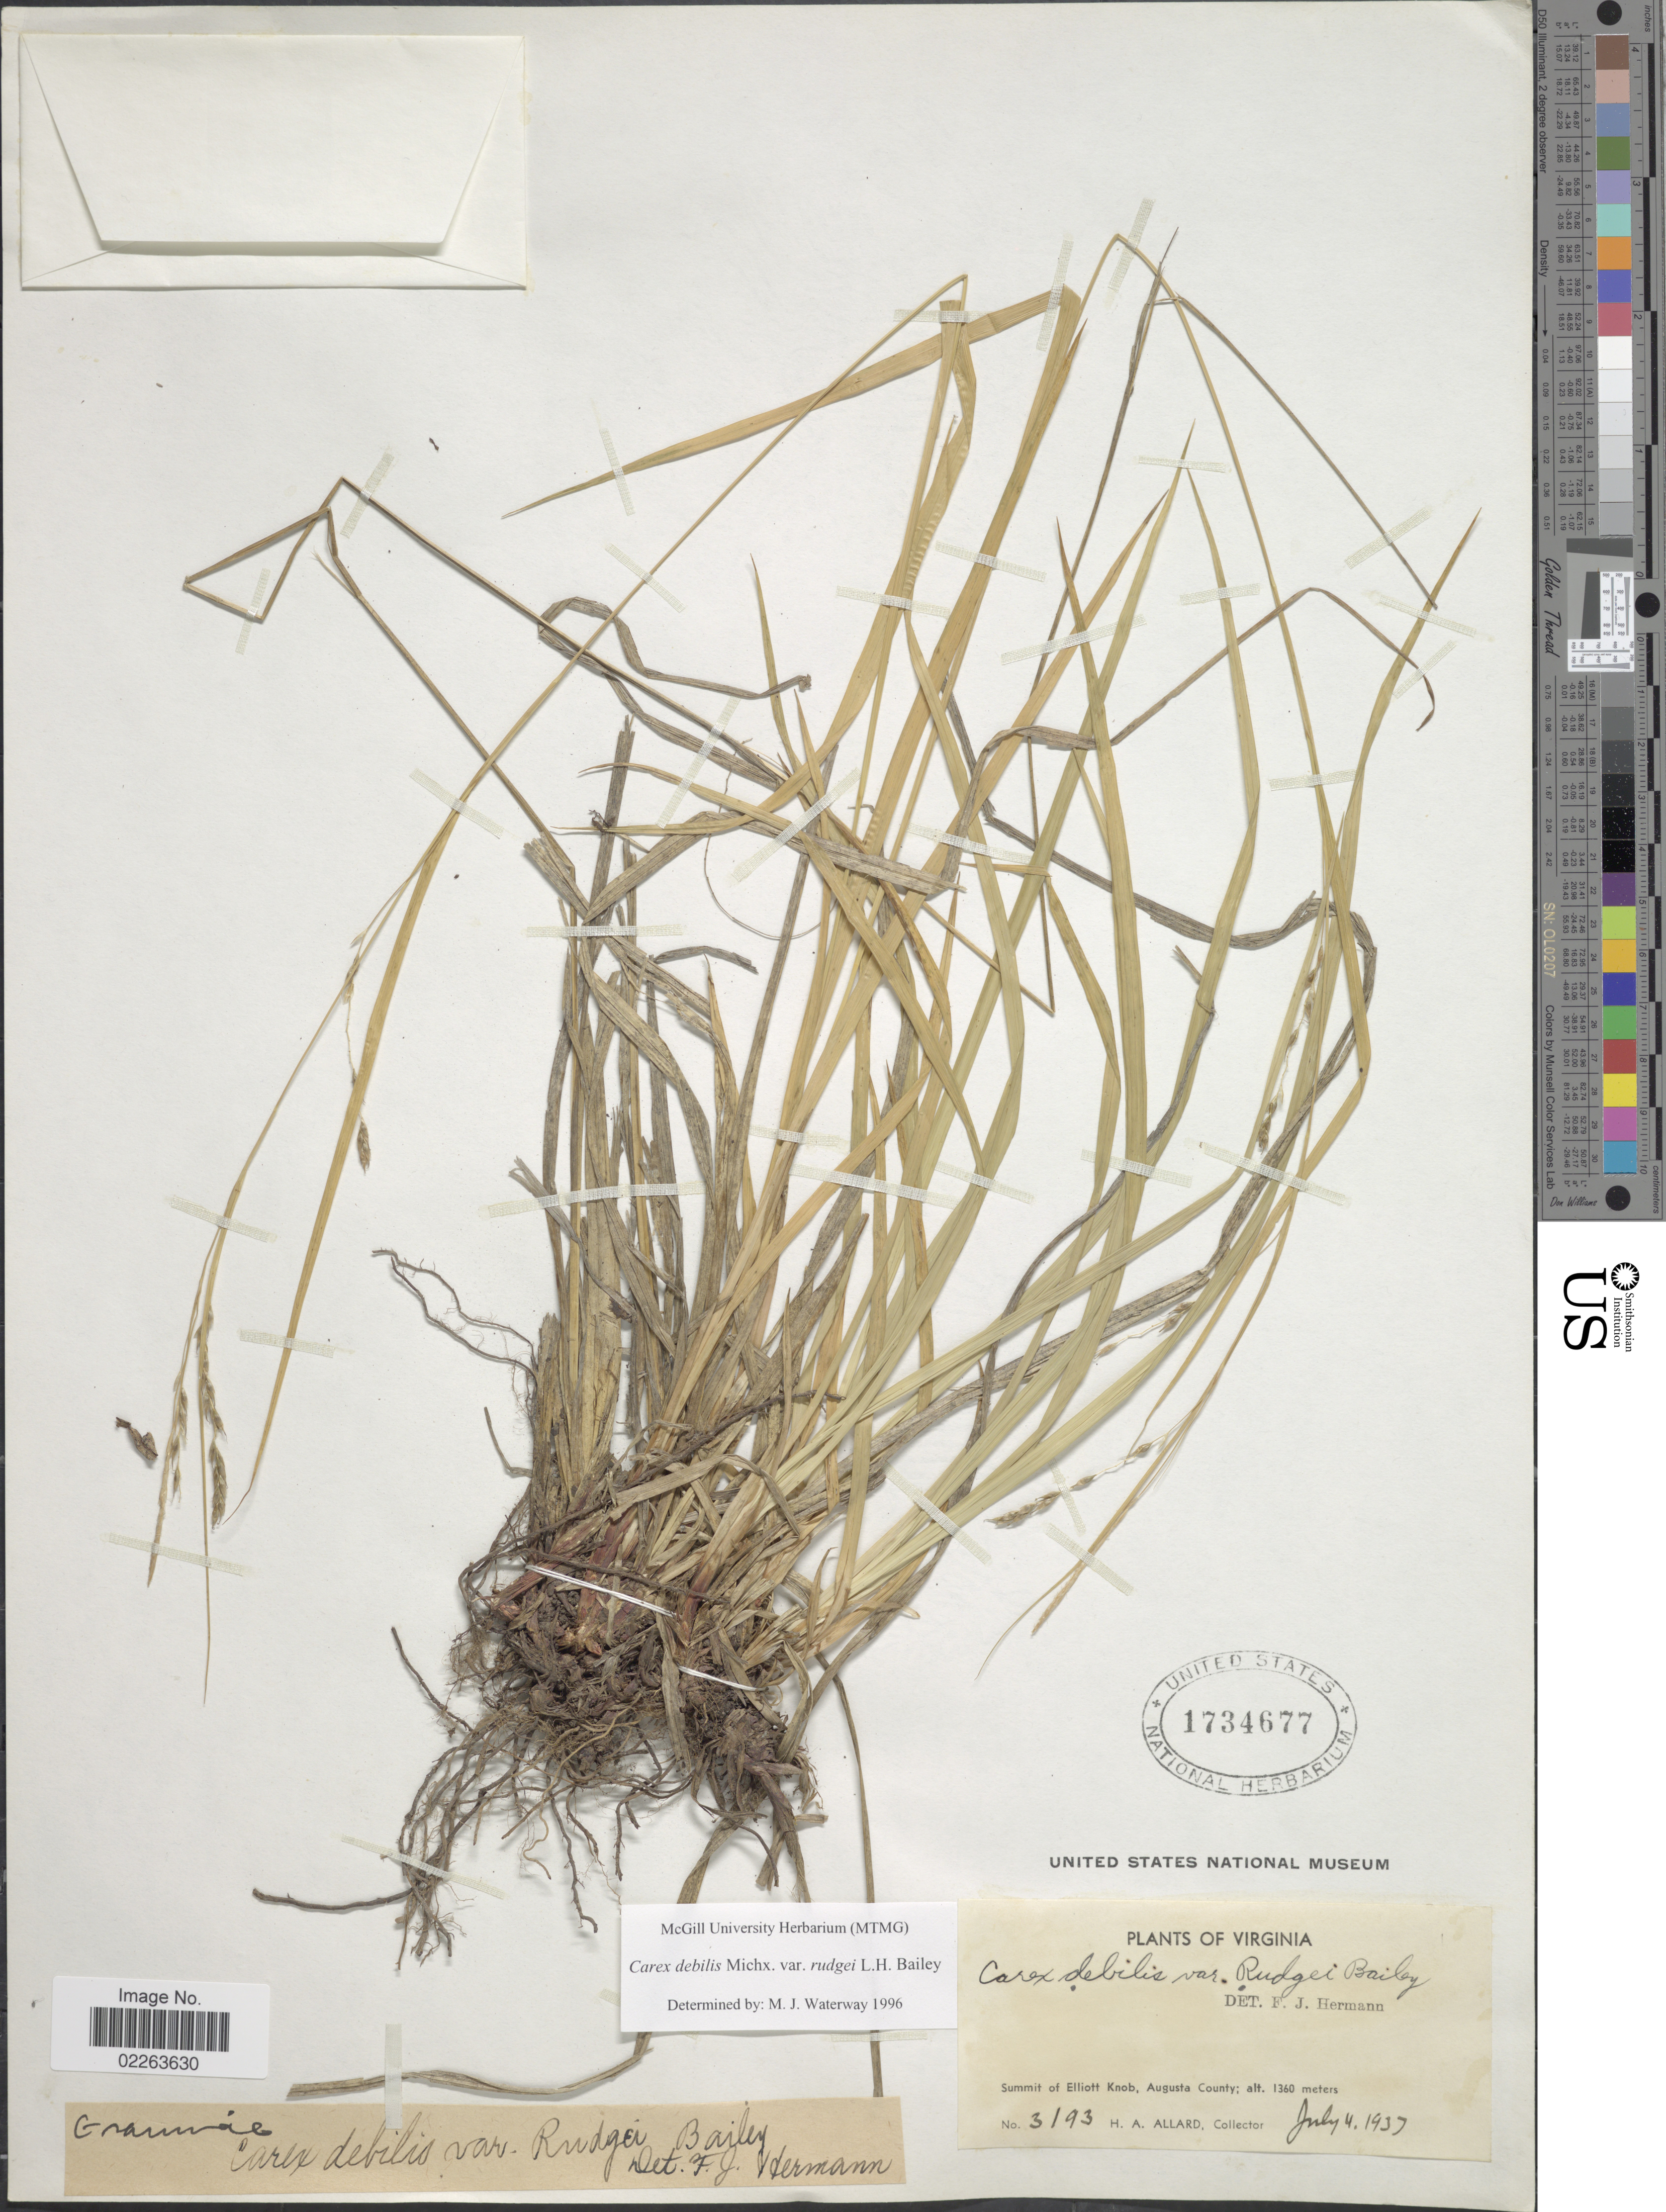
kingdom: Plantae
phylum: Tracheophyta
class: Liliopsida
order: Poales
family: Cyperaceae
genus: Carex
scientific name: Carex flexuosa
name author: Muhl. ex Willd.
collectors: H. A. Allard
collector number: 3193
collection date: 1937-07-04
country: United States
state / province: Virginia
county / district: Augusta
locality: Summit of Elliott Knob, Augusta County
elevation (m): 1360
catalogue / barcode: US 1734677